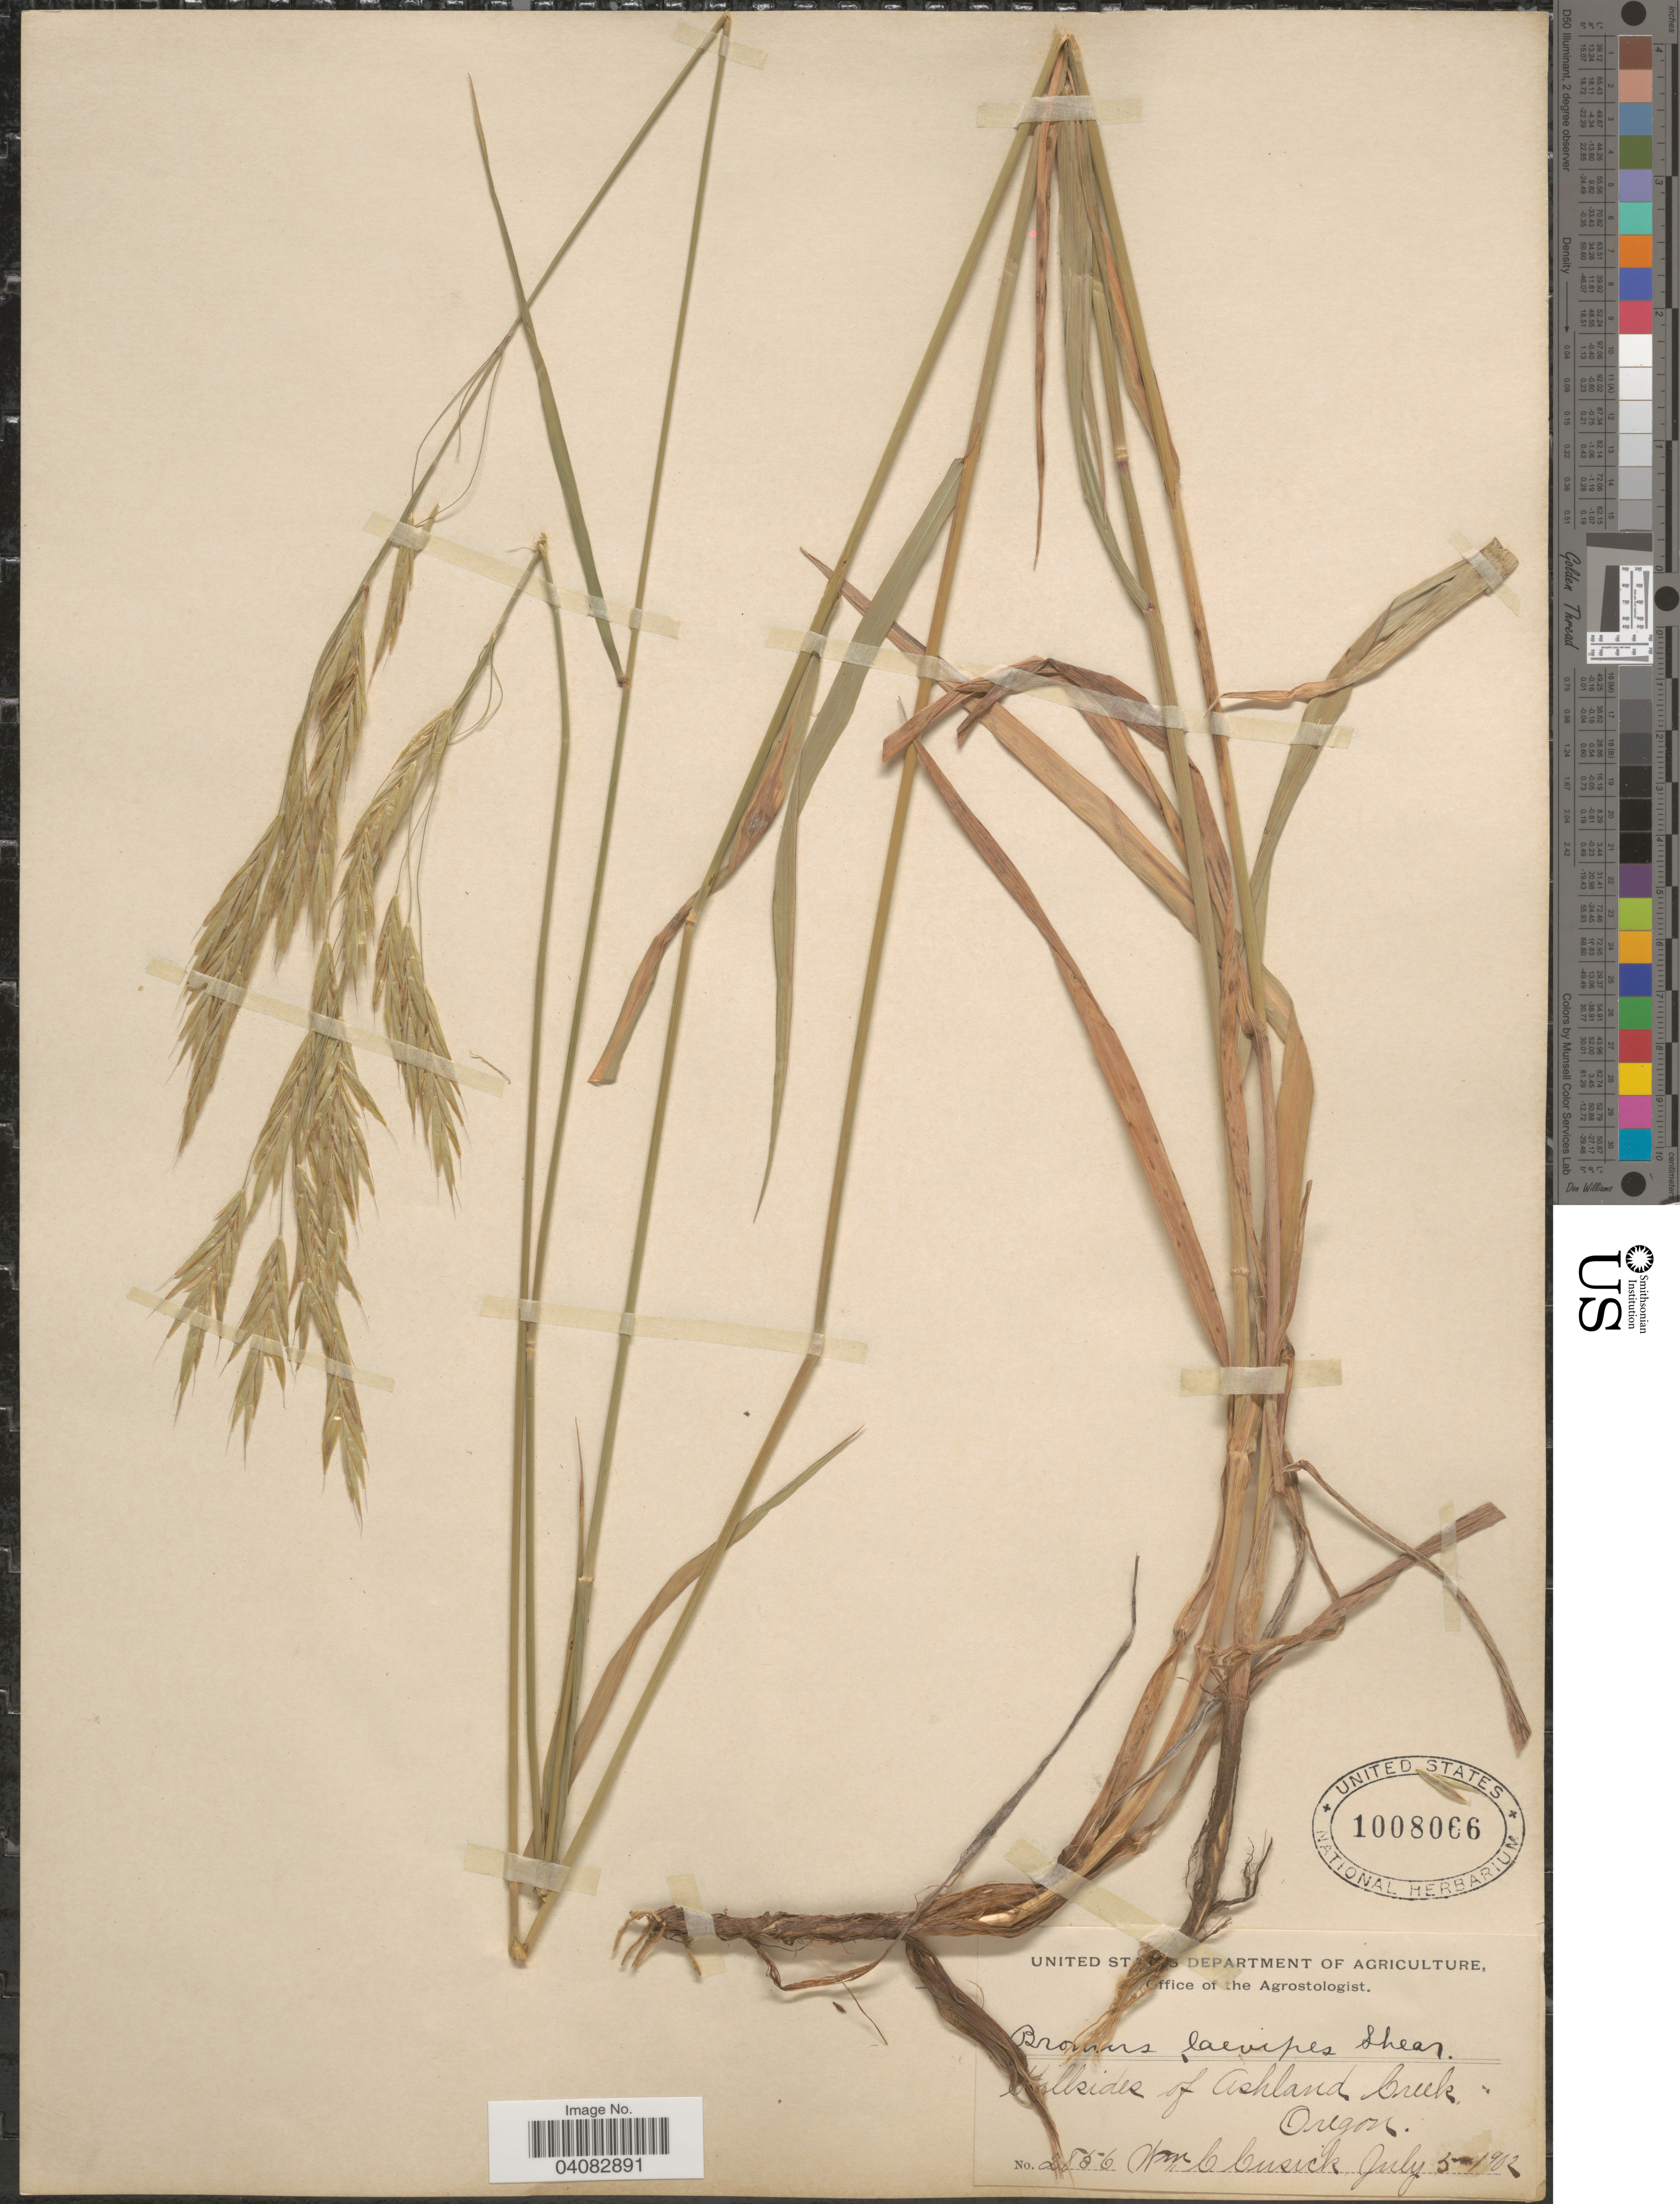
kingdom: Plantae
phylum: Tracheophyta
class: Liliopsida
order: Poales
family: Poaceae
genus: Bromus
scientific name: Bromus lanatipes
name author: (Shear) Rydb.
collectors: W. C. Cusick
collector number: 2856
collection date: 1902-07-05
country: United States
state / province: Oregon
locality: Hillsides of Ashland Creek.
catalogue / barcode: US 1008066